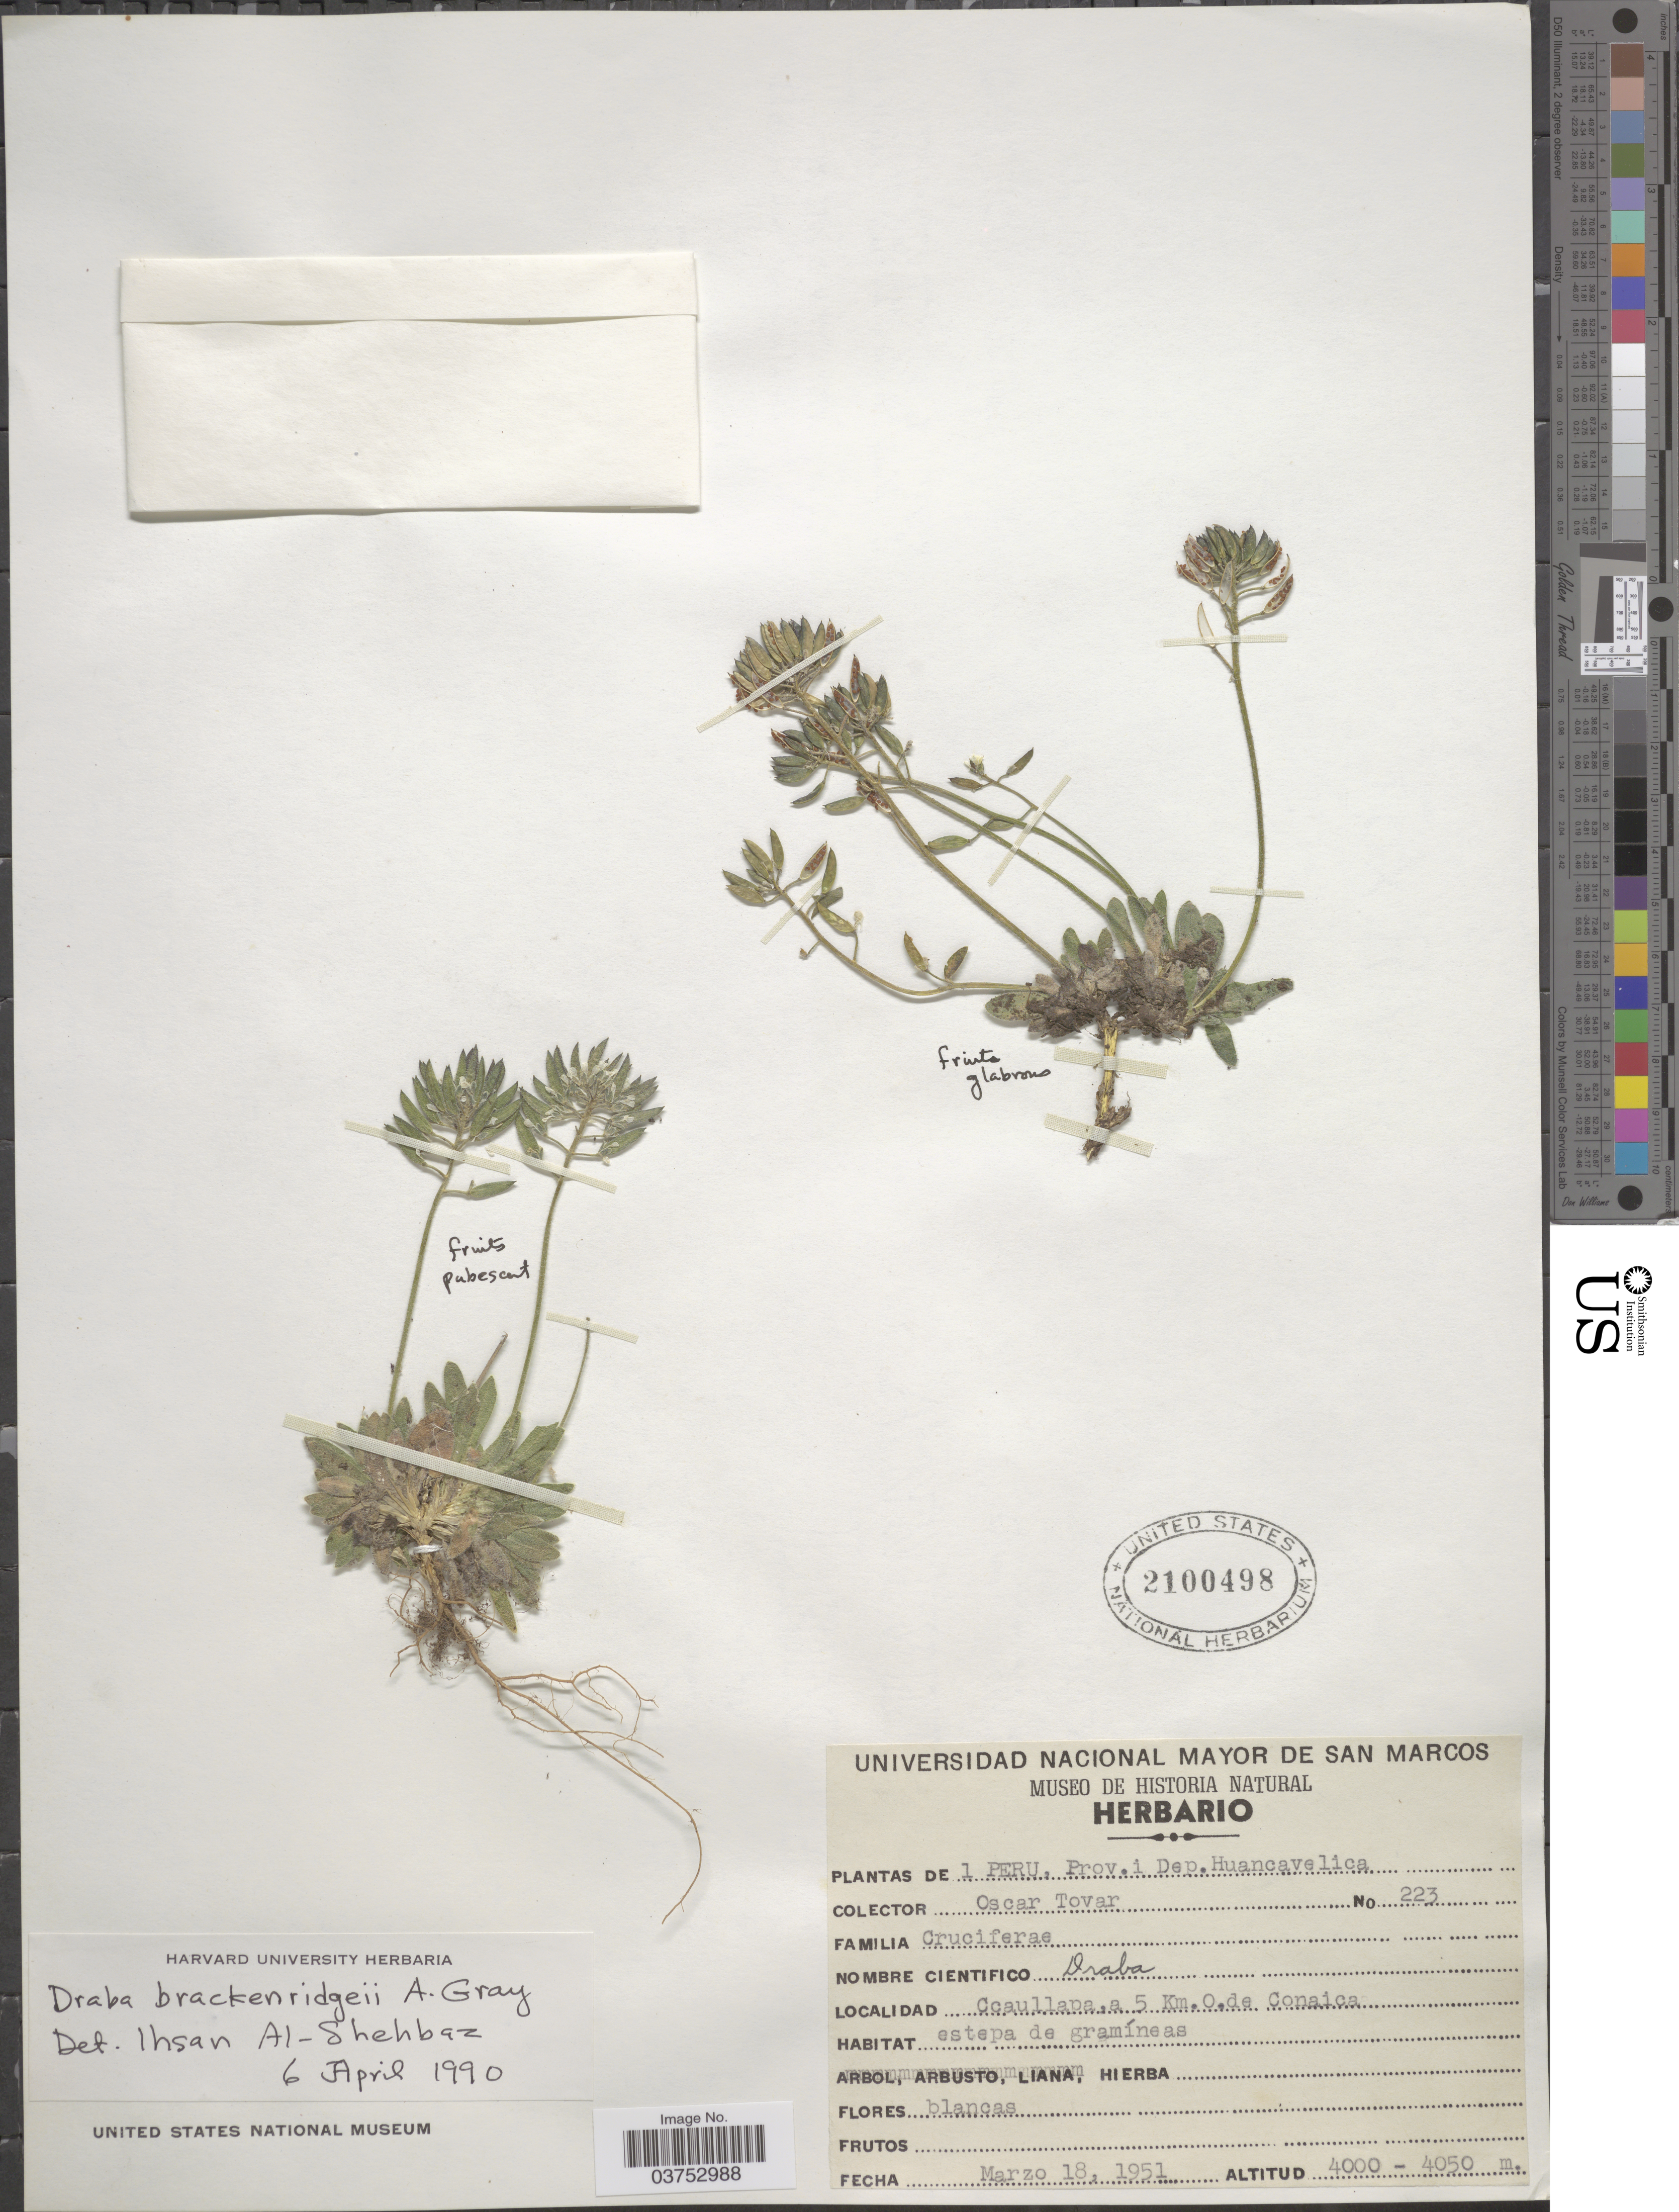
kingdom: Plantae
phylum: Tracheophyta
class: Magnoliopsida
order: Brassicales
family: Brassicaceae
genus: Draba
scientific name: Draba brackenridgei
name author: A. Gray in Wilkes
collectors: Ó. Tovar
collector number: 223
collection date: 1951-03-18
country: Peru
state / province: Huancavelica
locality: Prov. i Dep. Huancavelica. Ccaullapa, a 5 Km. O. de Conaica.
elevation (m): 4000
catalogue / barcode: US 2100498